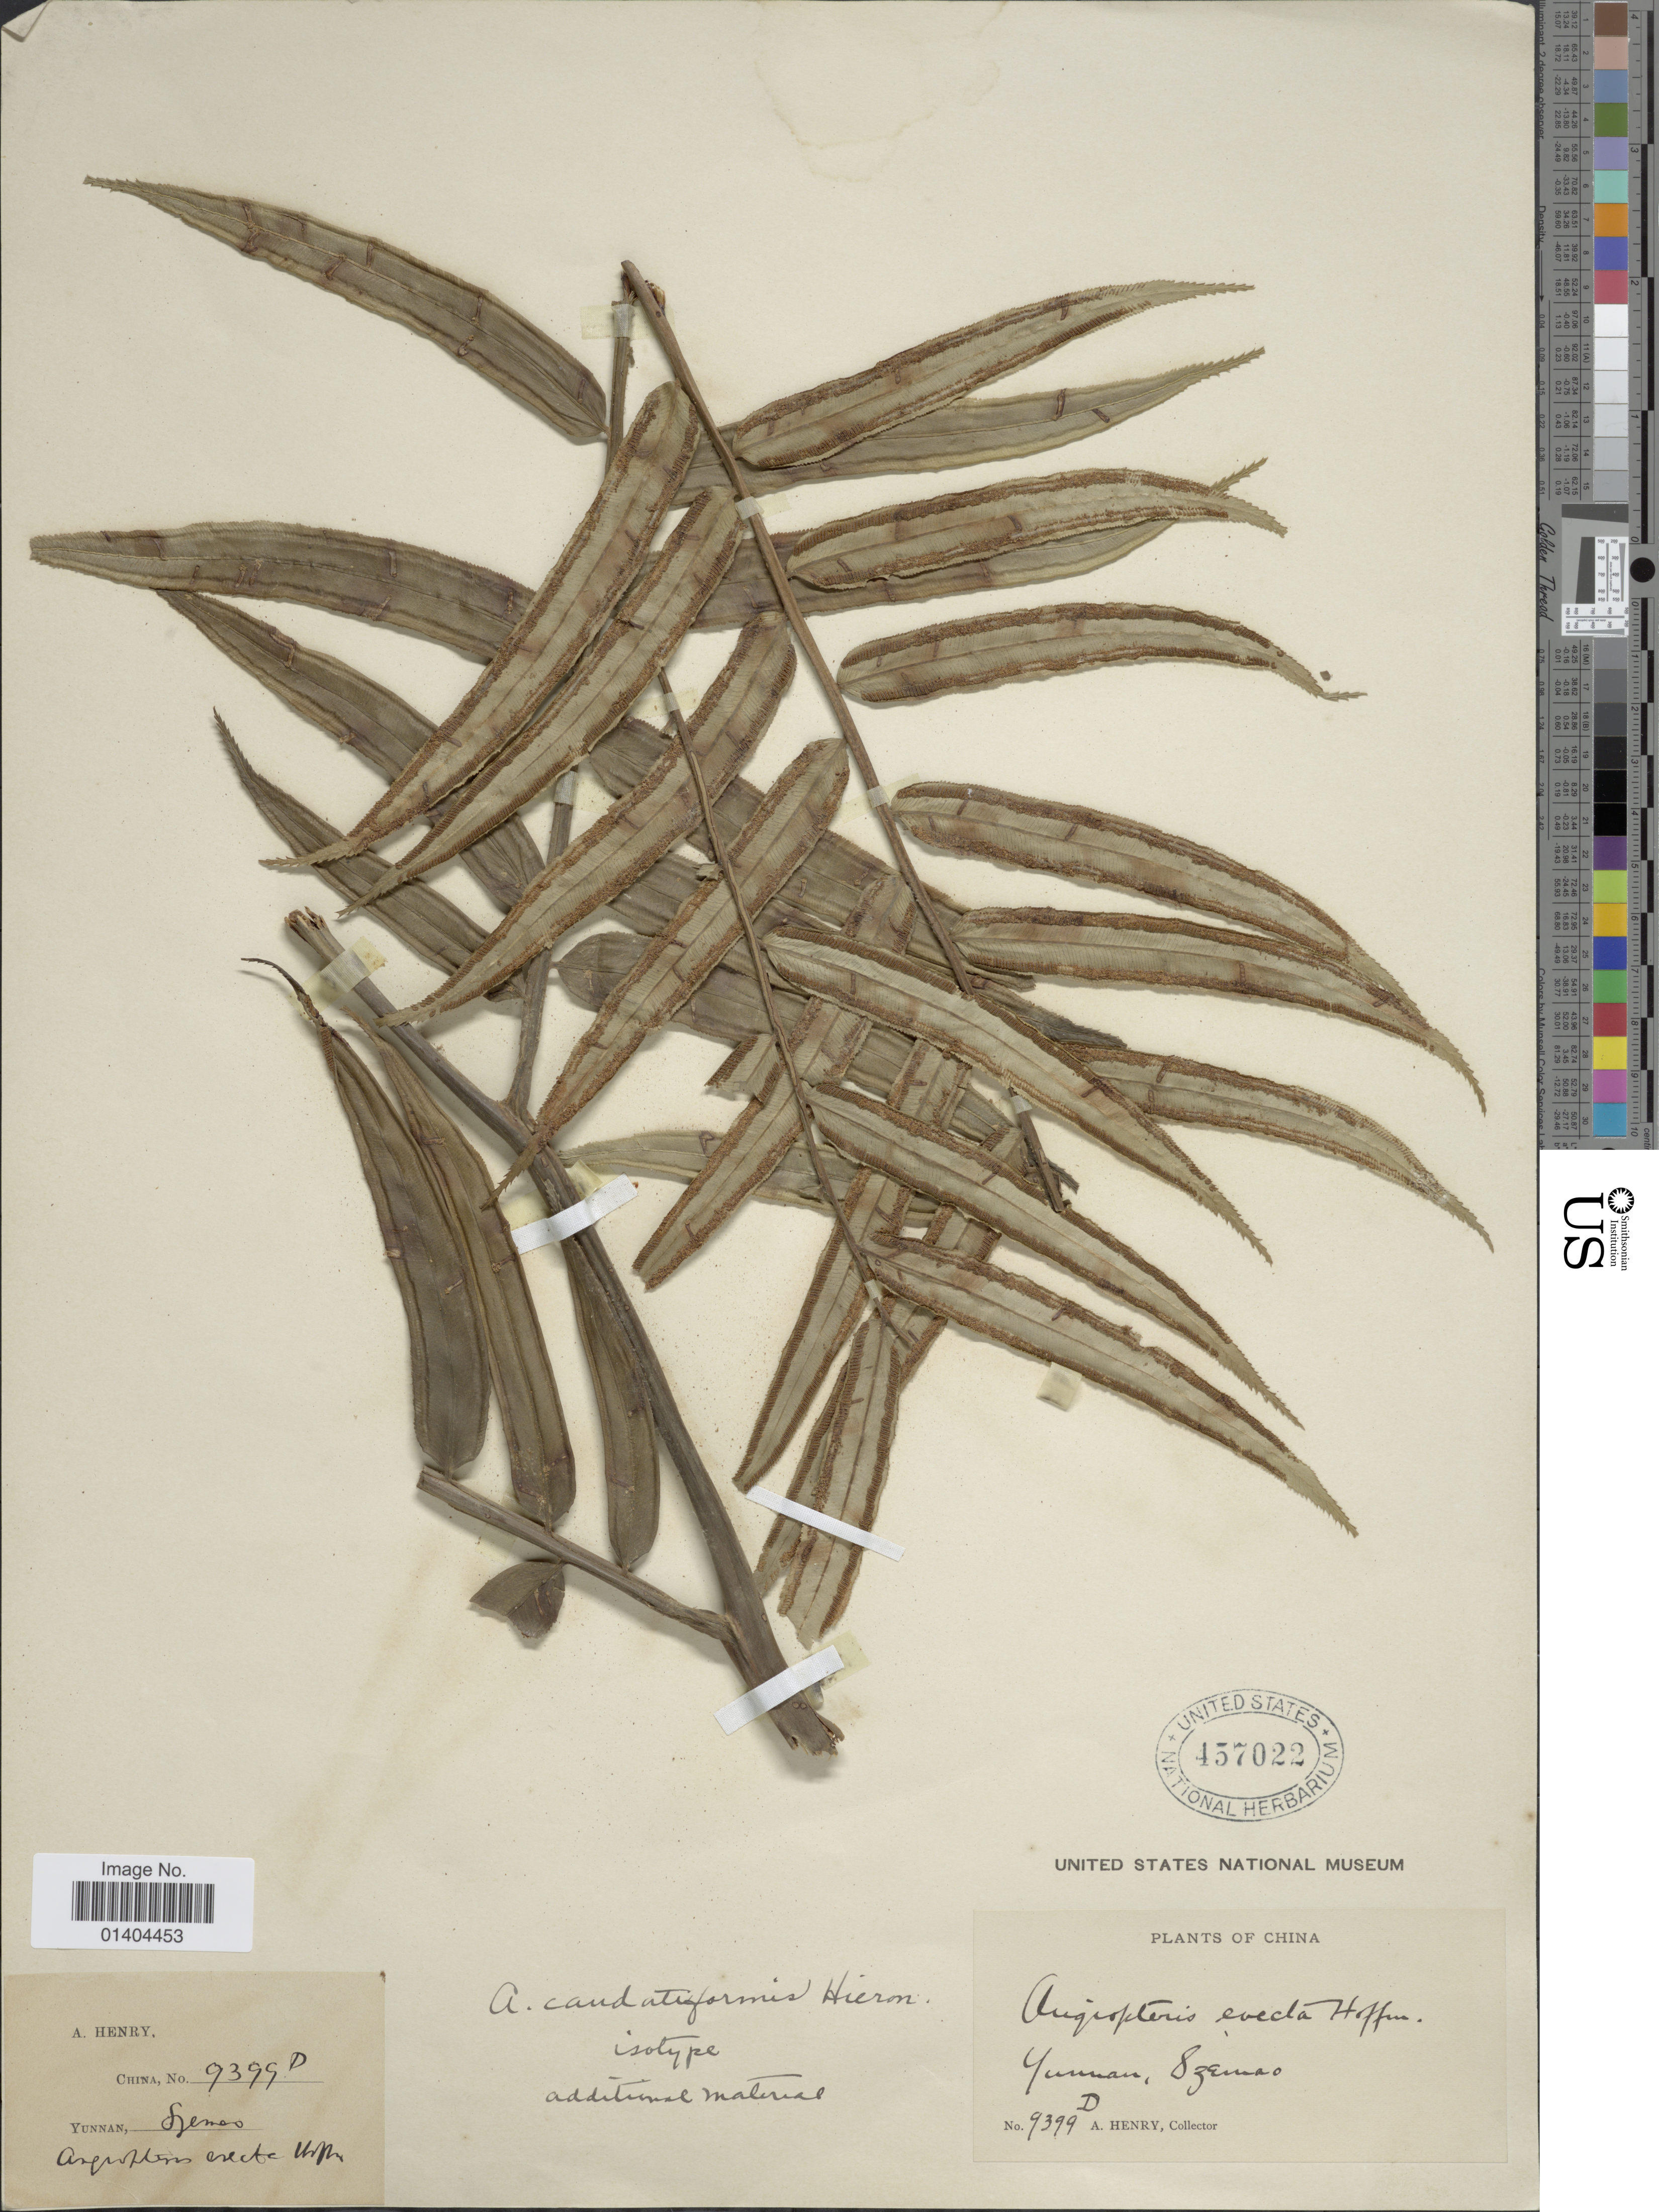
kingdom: Plantae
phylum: Tracheophyta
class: Polypodiopsida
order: Marattiales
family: Marattiaceae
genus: Angiopteris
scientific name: Angiopteris caudatiformis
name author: Hieron.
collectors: A. Henry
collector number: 9399 D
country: China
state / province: Yunnan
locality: Szemao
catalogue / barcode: US 457022